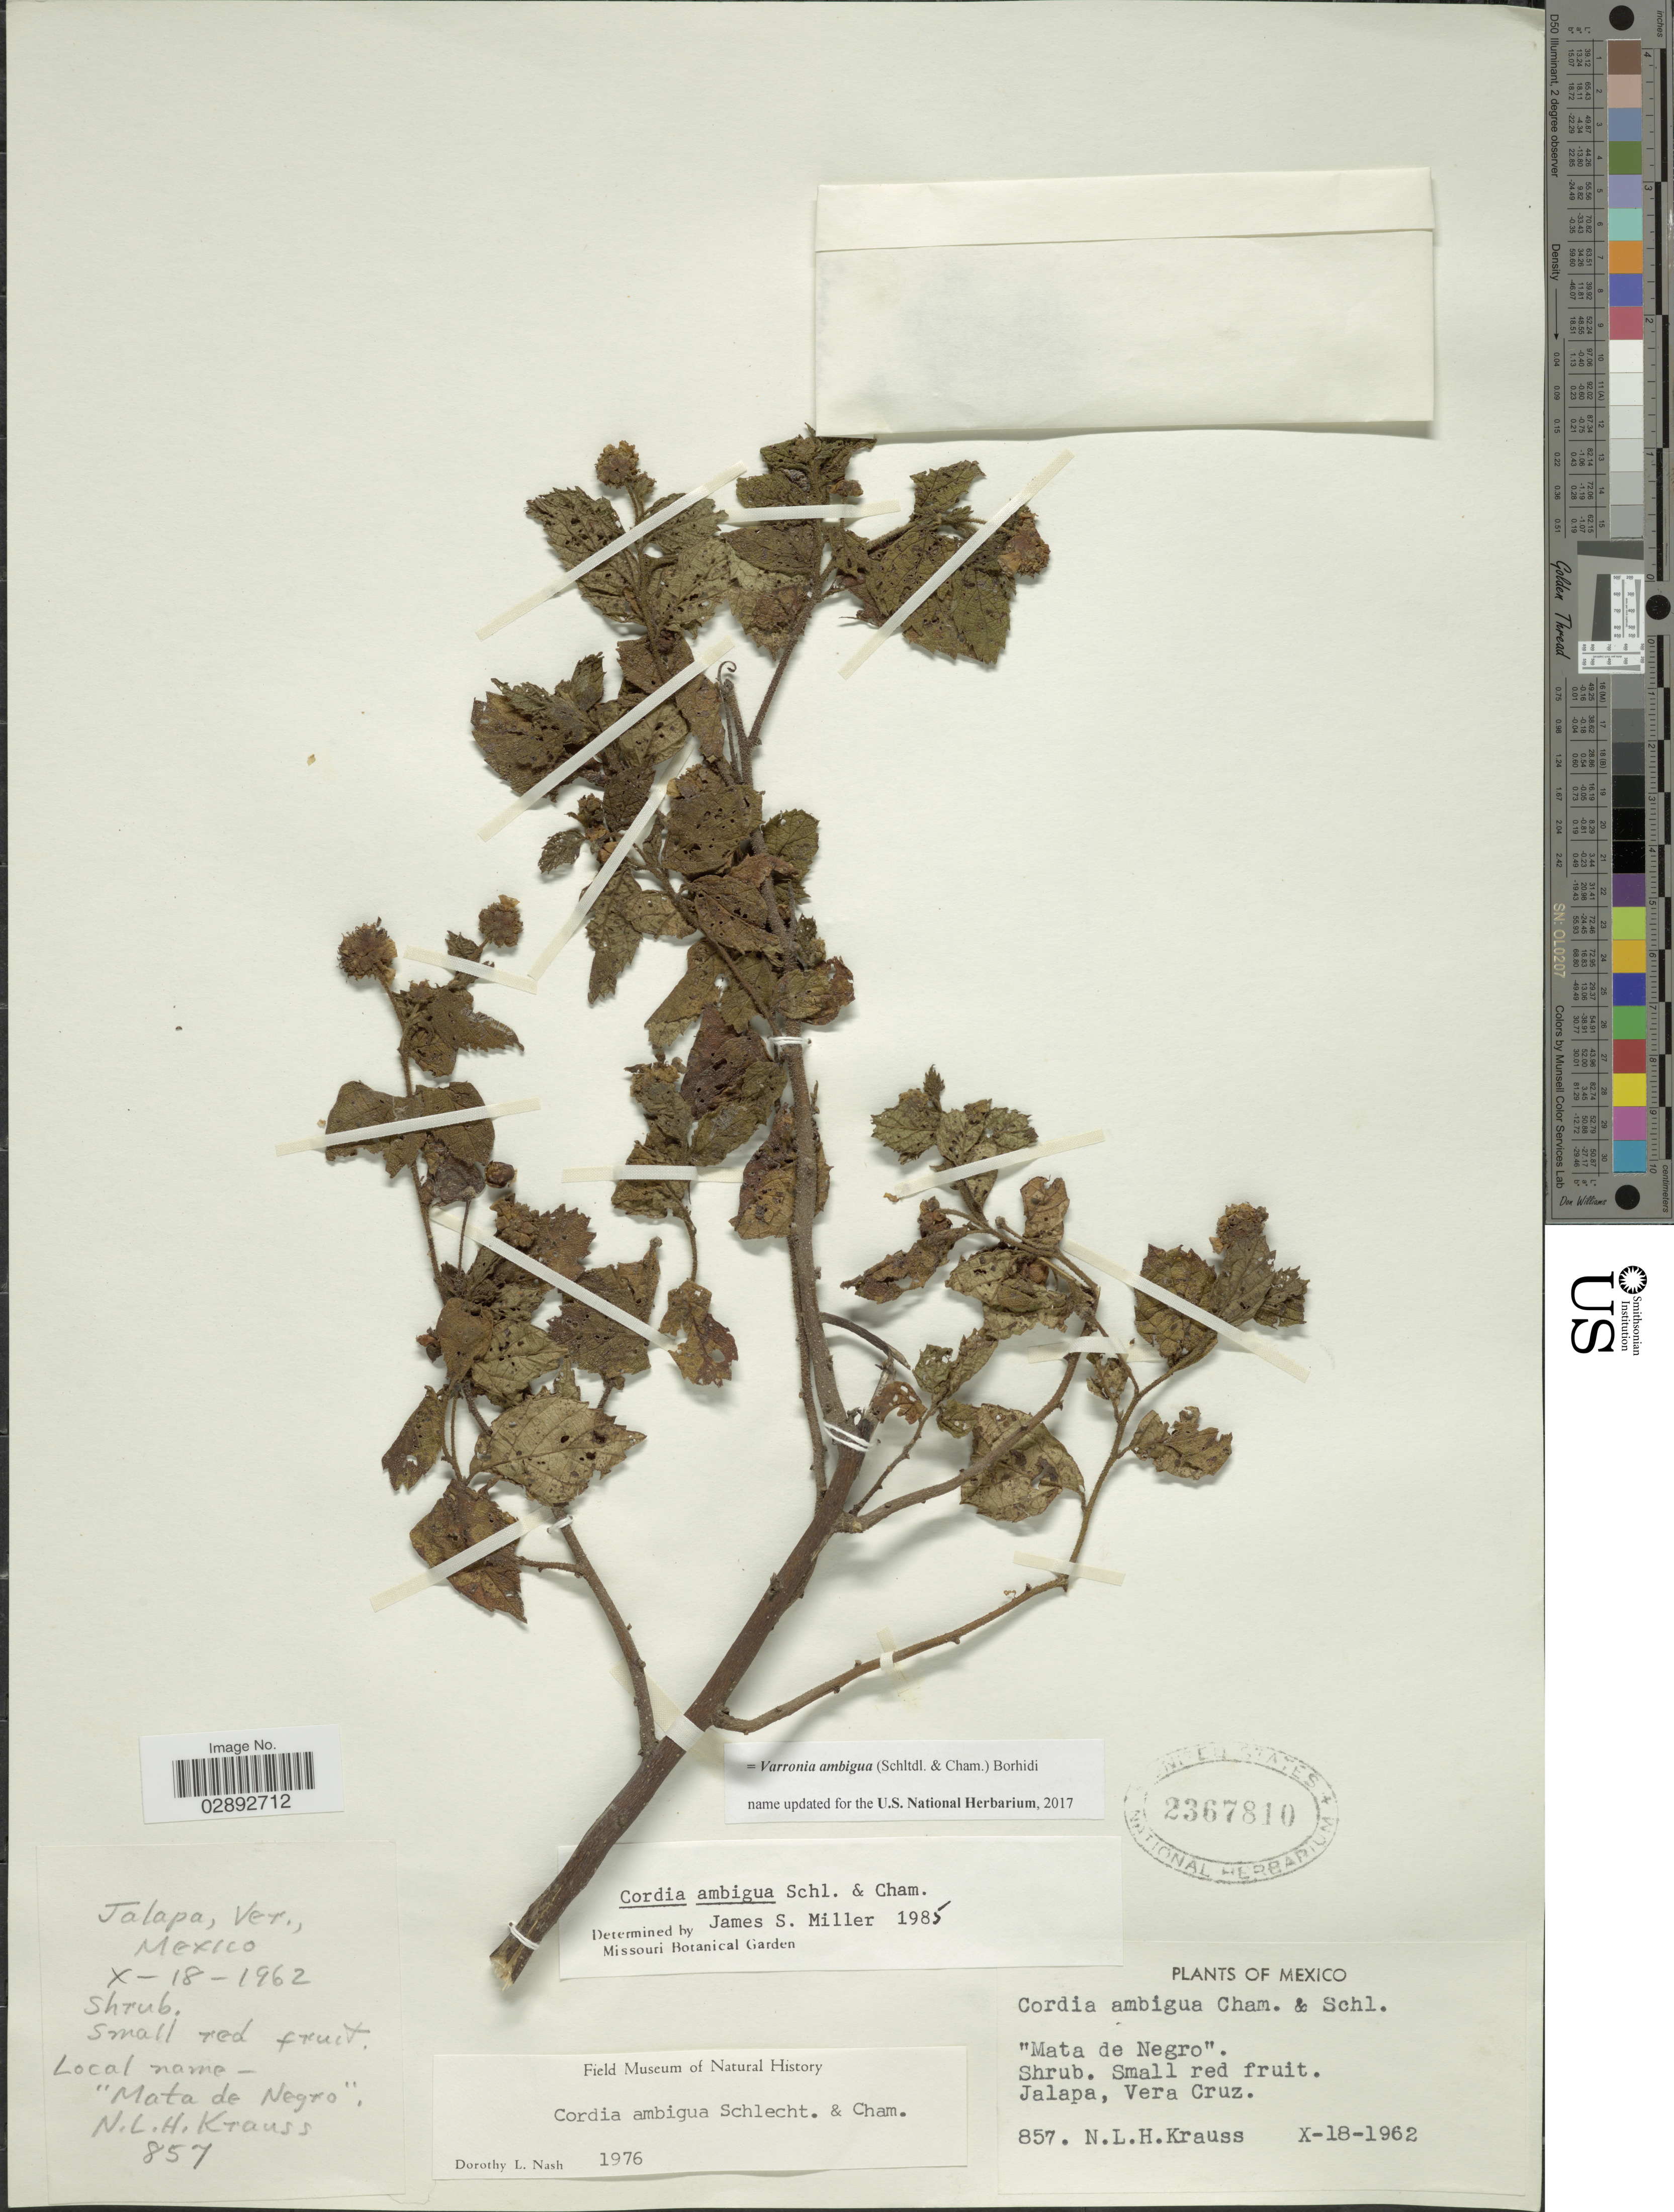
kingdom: Plantae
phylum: Tracheophyta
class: Magnoliopsida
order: Boraginales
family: Cordiaceae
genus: Varronia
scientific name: Varronia ambigua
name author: (Schltdl. & Cham.) Borhidi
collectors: N. Krauss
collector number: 857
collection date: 1962-10-18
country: Mexico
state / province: Veracruz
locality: Jalapa, Vera Cruz.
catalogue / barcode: US 2367810